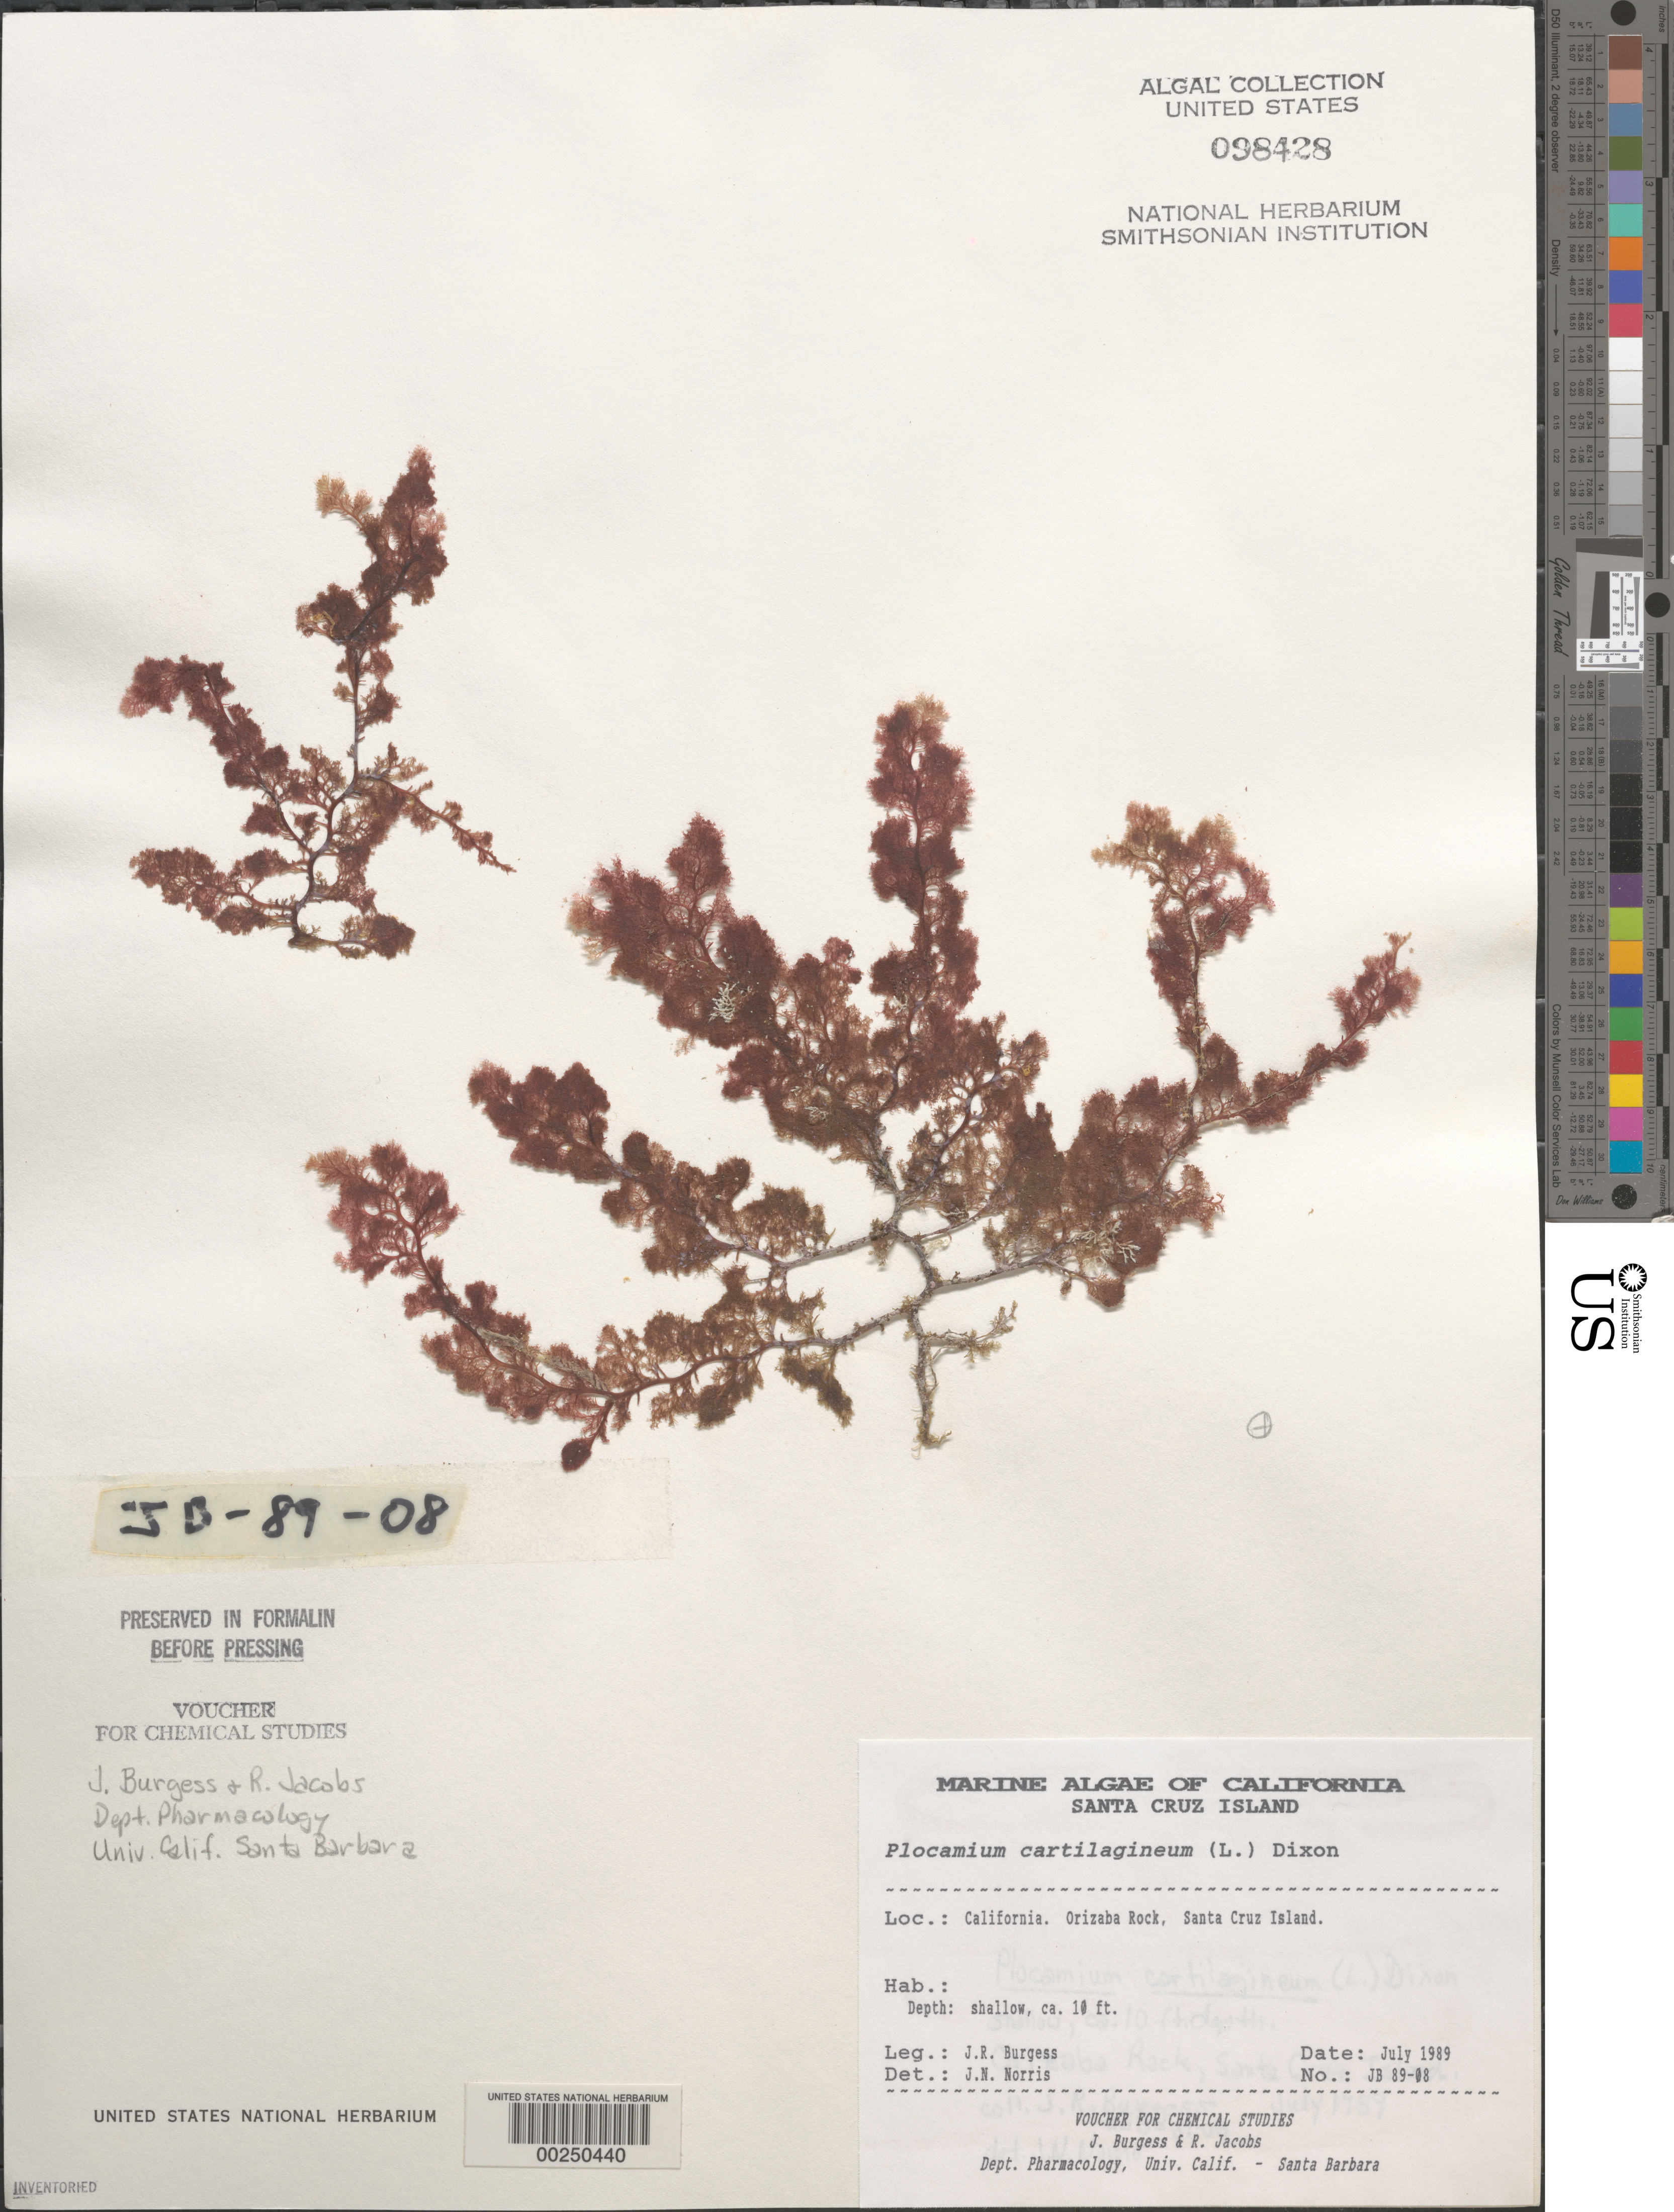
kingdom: Plantae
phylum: Rhodophyta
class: Florideophyceae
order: Plocamiales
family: Plocamiaceae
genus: Plocamium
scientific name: Plocamium cartilagineum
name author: (L.) P.S. Dixon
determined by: Norris, James N.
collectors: J. Burgess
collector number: JB 89-08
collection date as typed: Jul 1989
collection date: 1989-07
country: United States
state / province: California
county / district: Santa Barbara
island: Santa Cruz Island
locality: Orizaba Rock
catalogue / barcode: US 98428